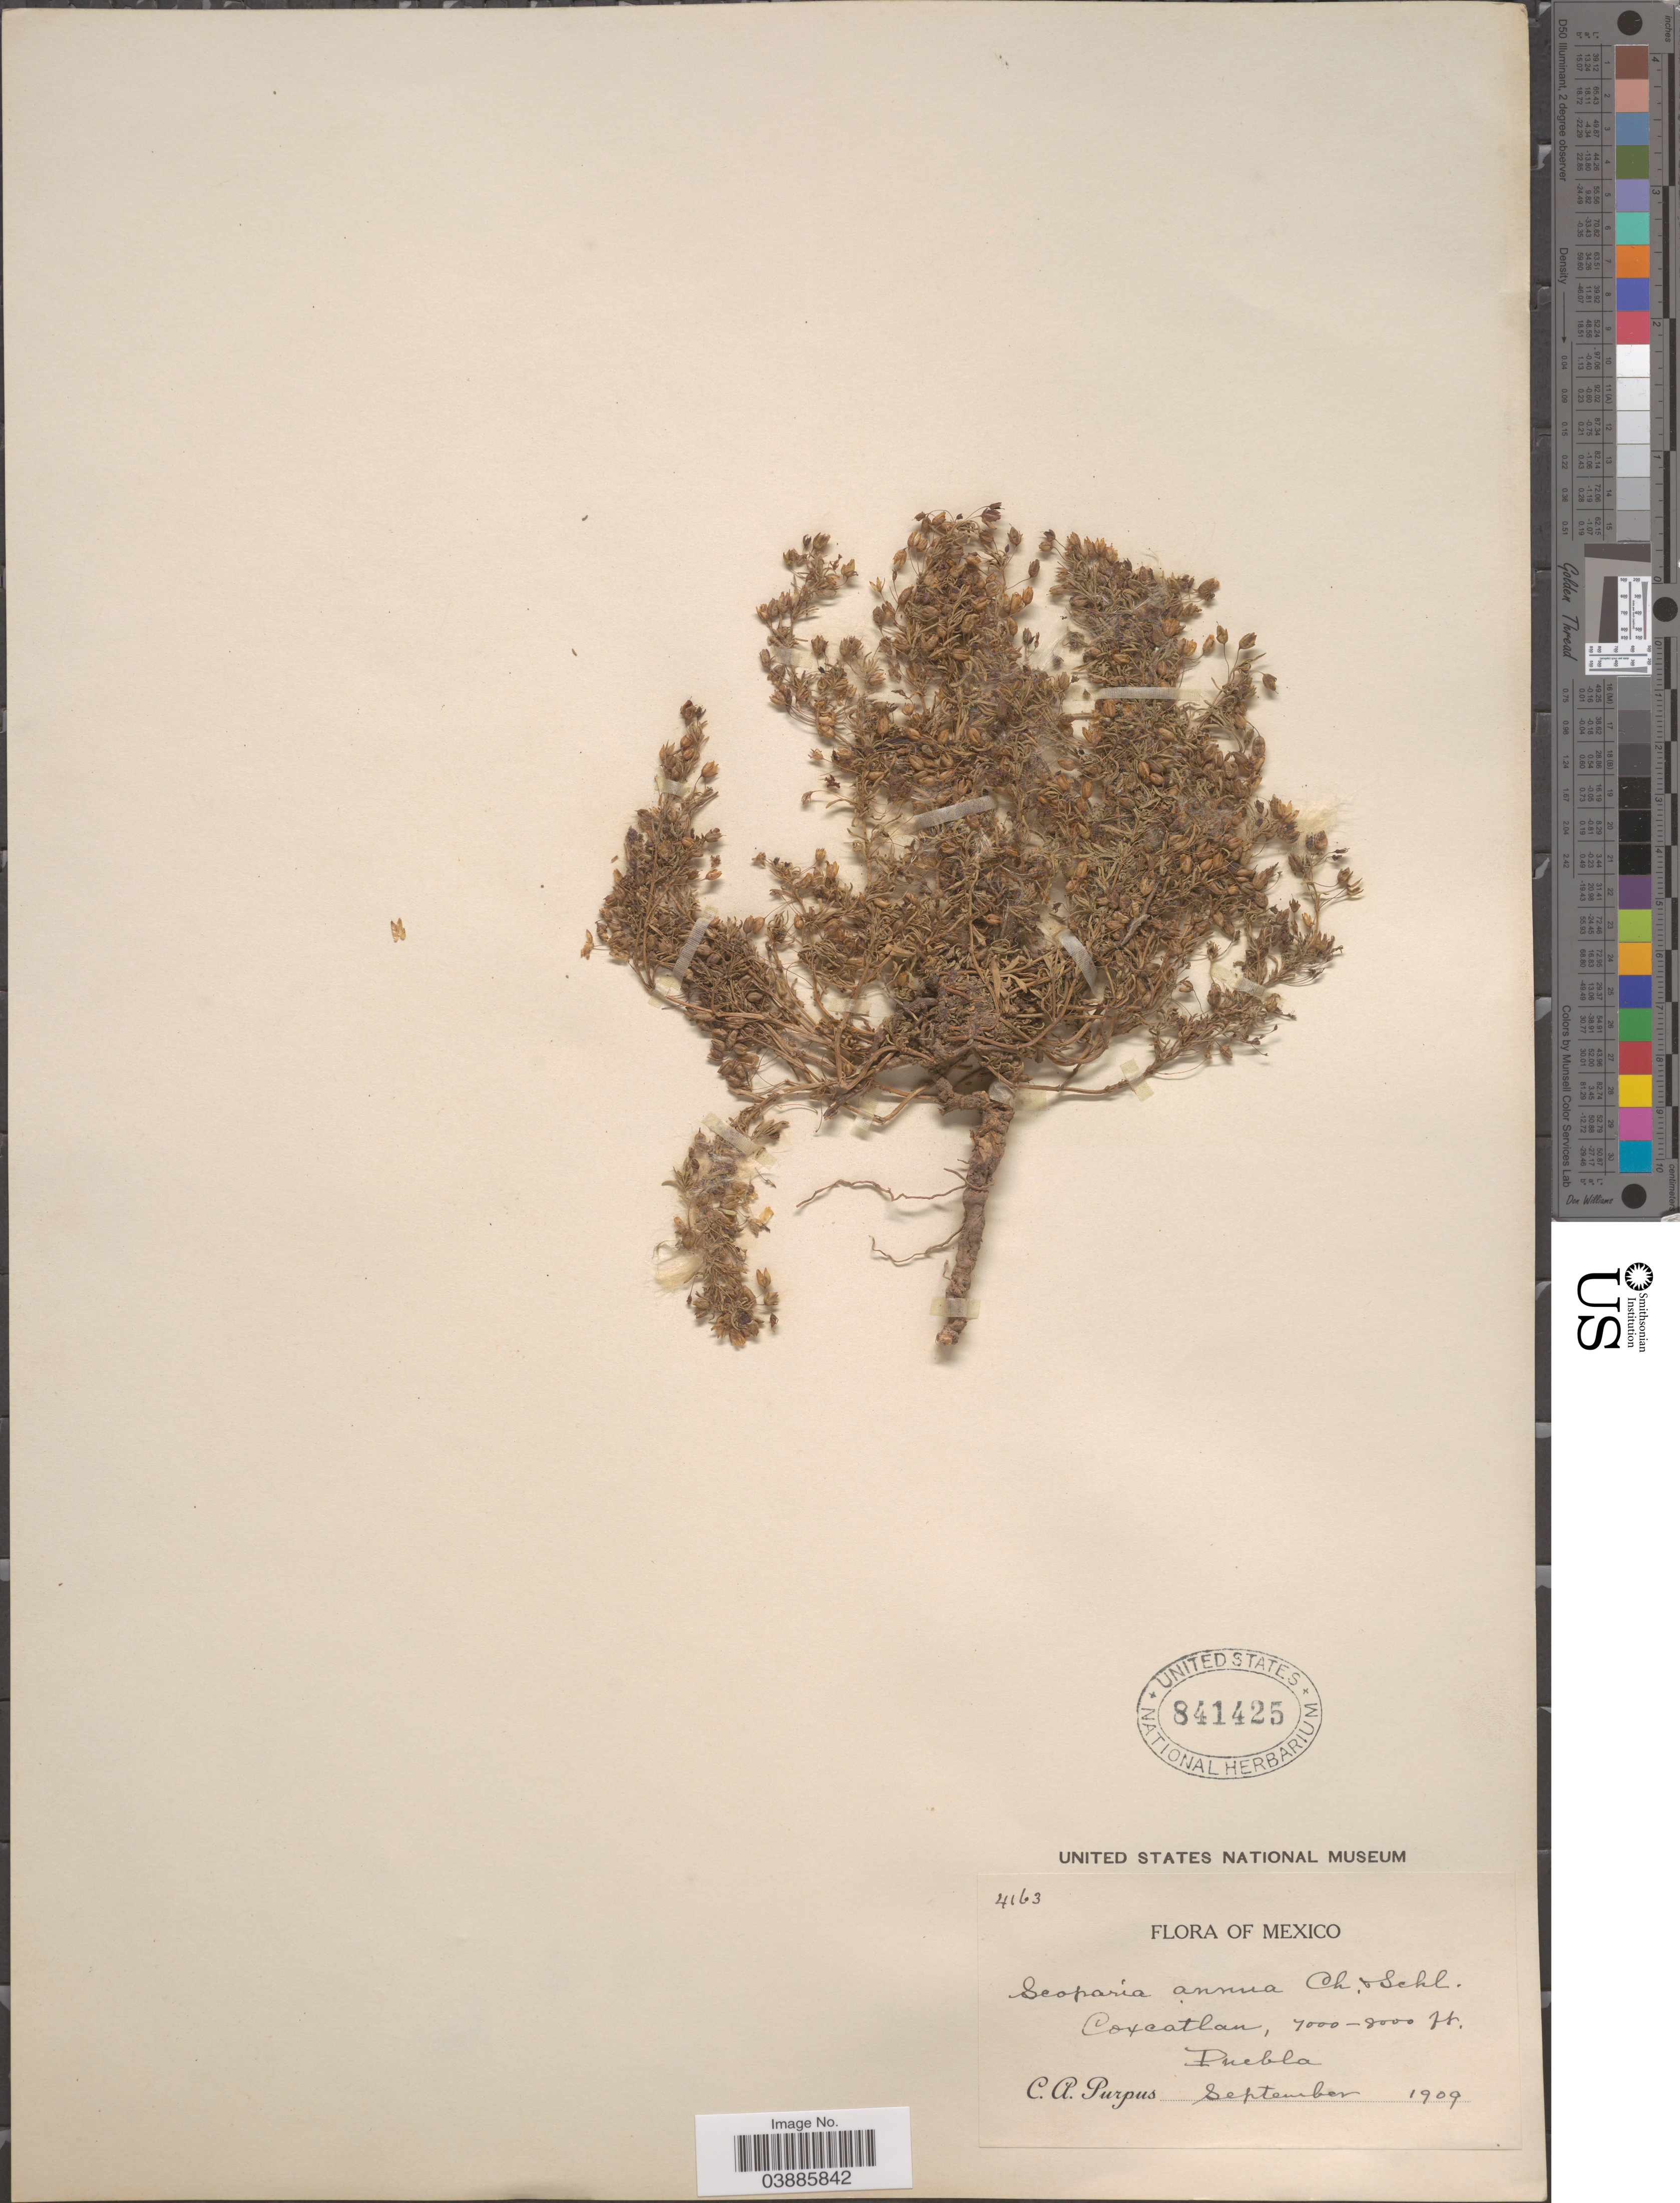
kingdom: Plantae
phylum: Tracheophyta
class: Magnoliopsida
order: Lamiales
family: Plantaginaceae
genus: Scoparia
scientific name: Scoparia annua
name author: Cham. ex Schltdl.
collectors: C. A. Purpus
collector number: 4163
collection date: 1909-09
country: Mexico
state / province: Puebla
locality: Coxcatlan, Puebla.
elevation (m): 2134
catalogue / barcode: US 841425